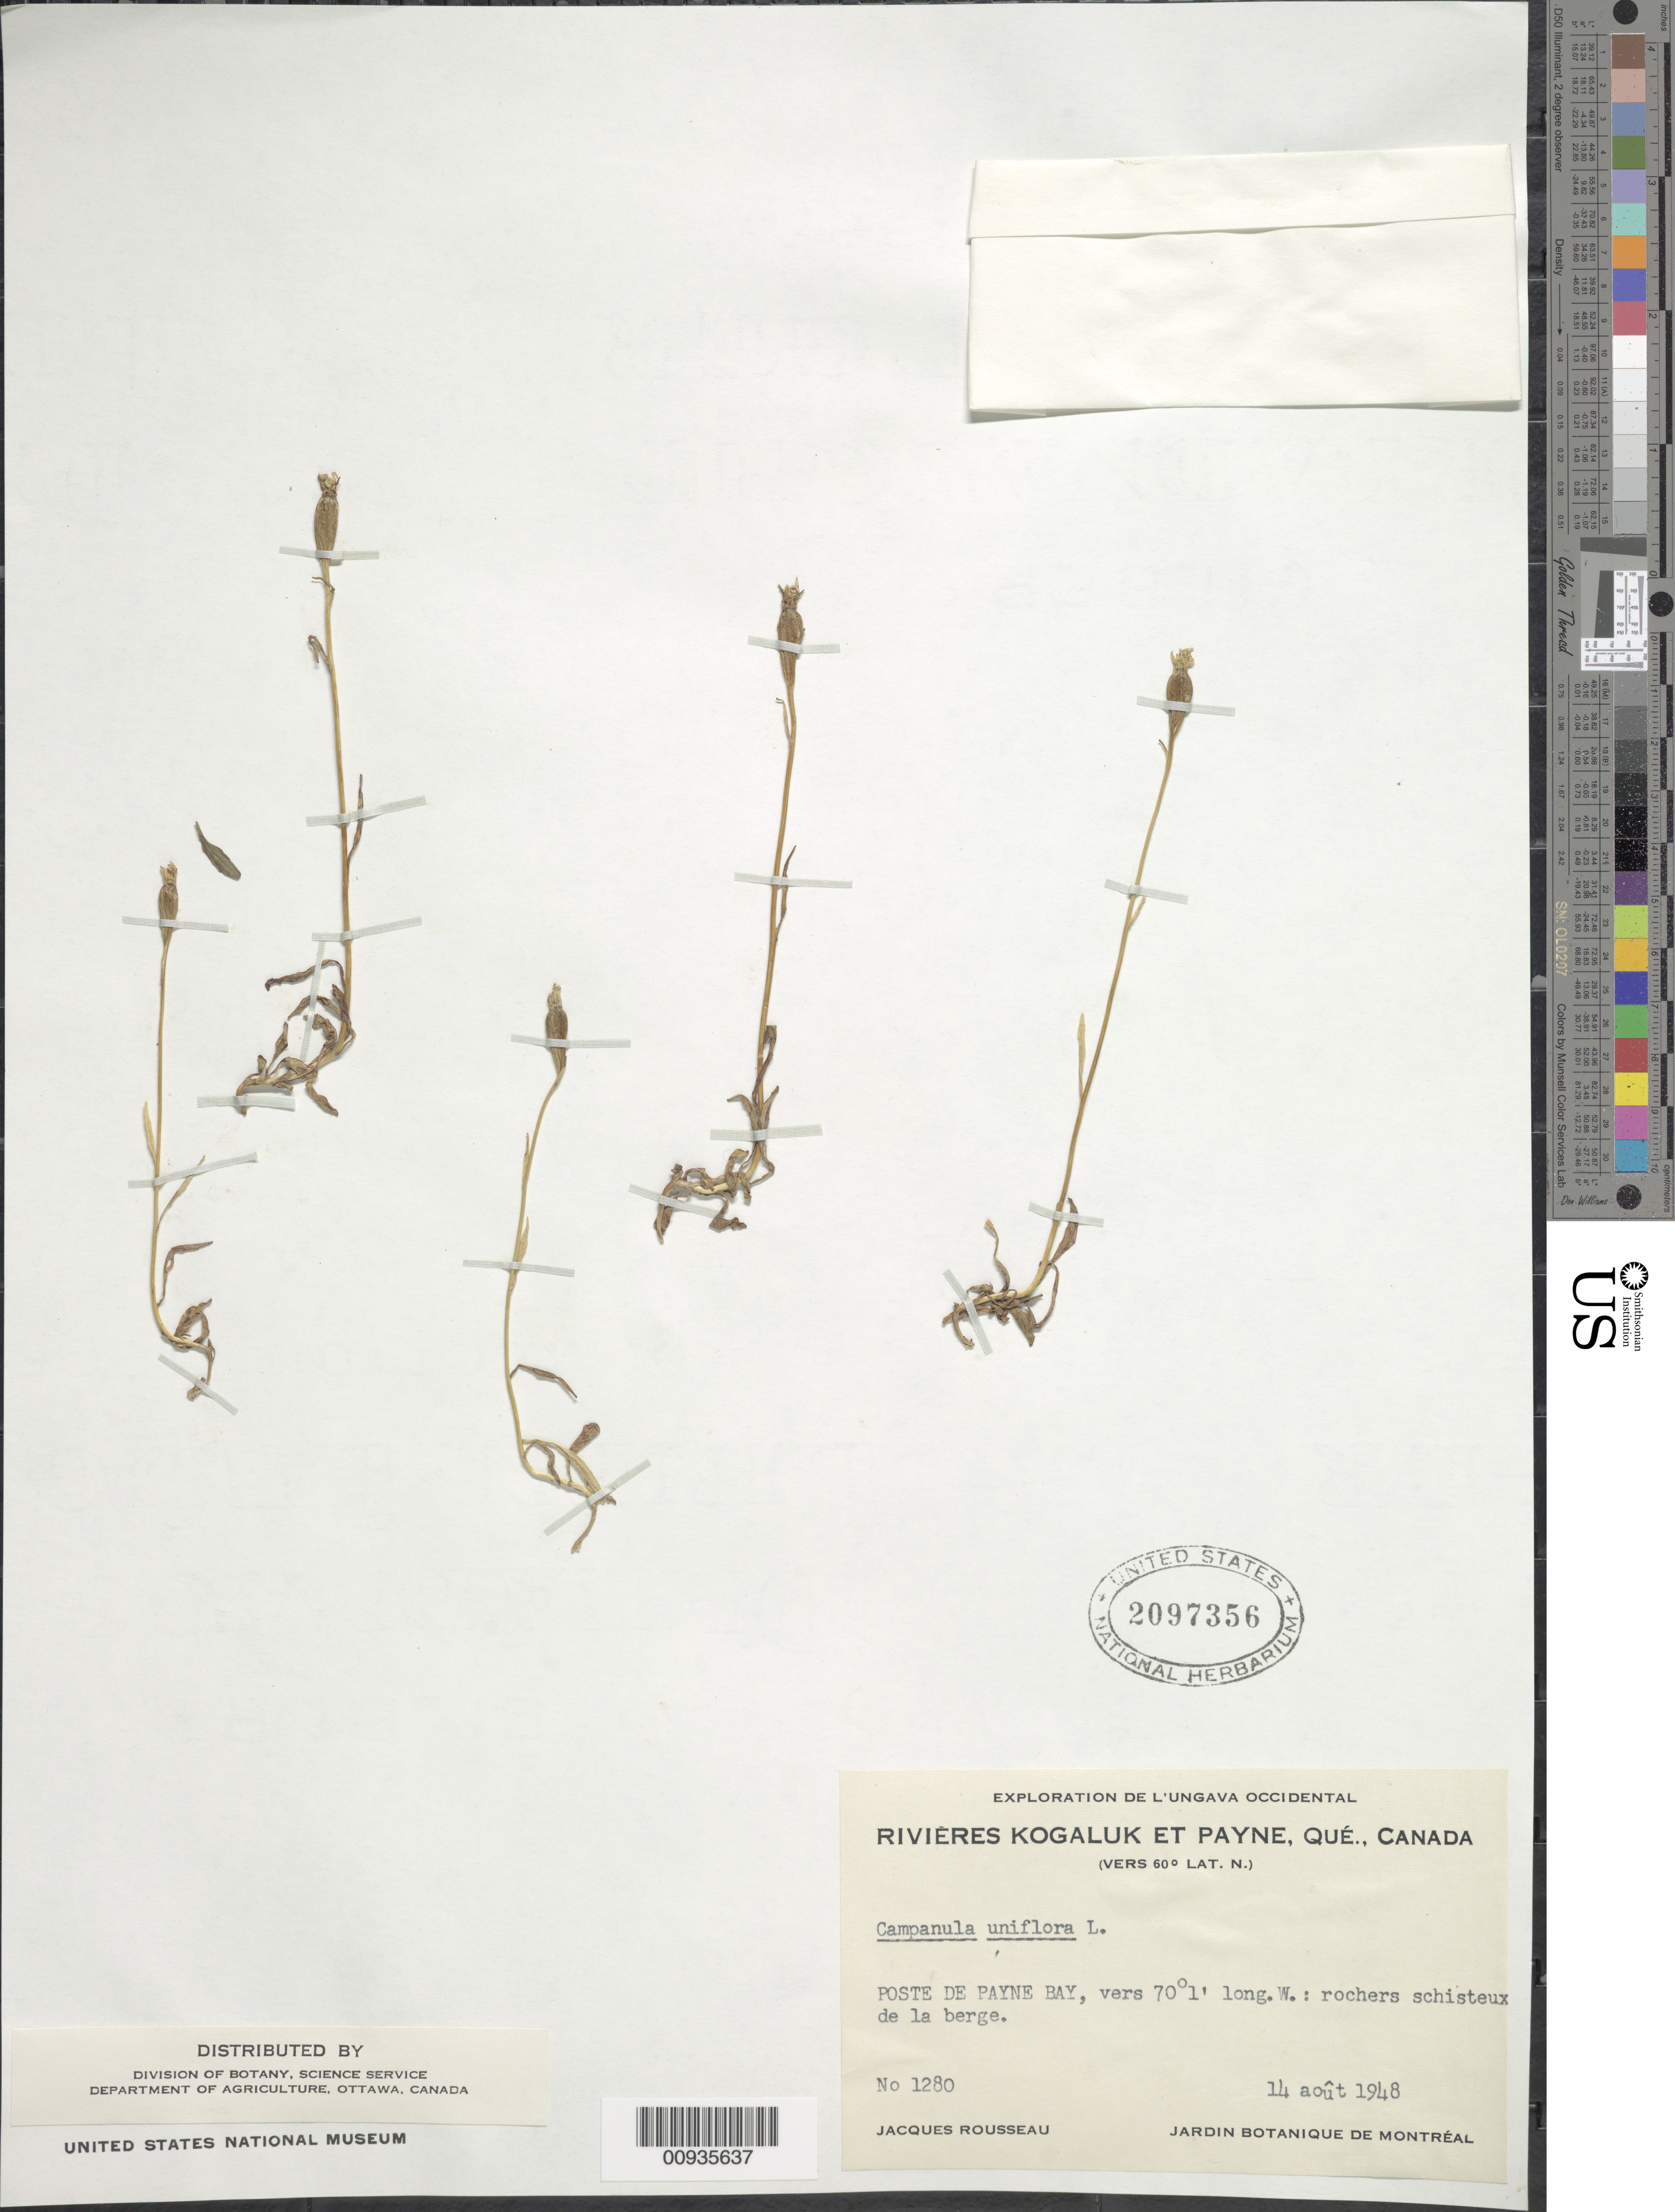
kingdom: Plantae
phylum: Tracheophyta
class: Magnoliopsida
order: Asterales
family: Campanulaceae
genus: Campanula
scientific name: Campanula uniflora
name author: L.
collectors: J. Rousseau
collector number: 1280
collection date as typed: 14 Aug 1948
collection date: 1948-08-14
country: Canada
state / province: Quebec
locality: Poste de Payne, rivieres Kogaluk et Payne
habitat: rochers schisteaux de la berge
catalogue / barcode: US 2097356